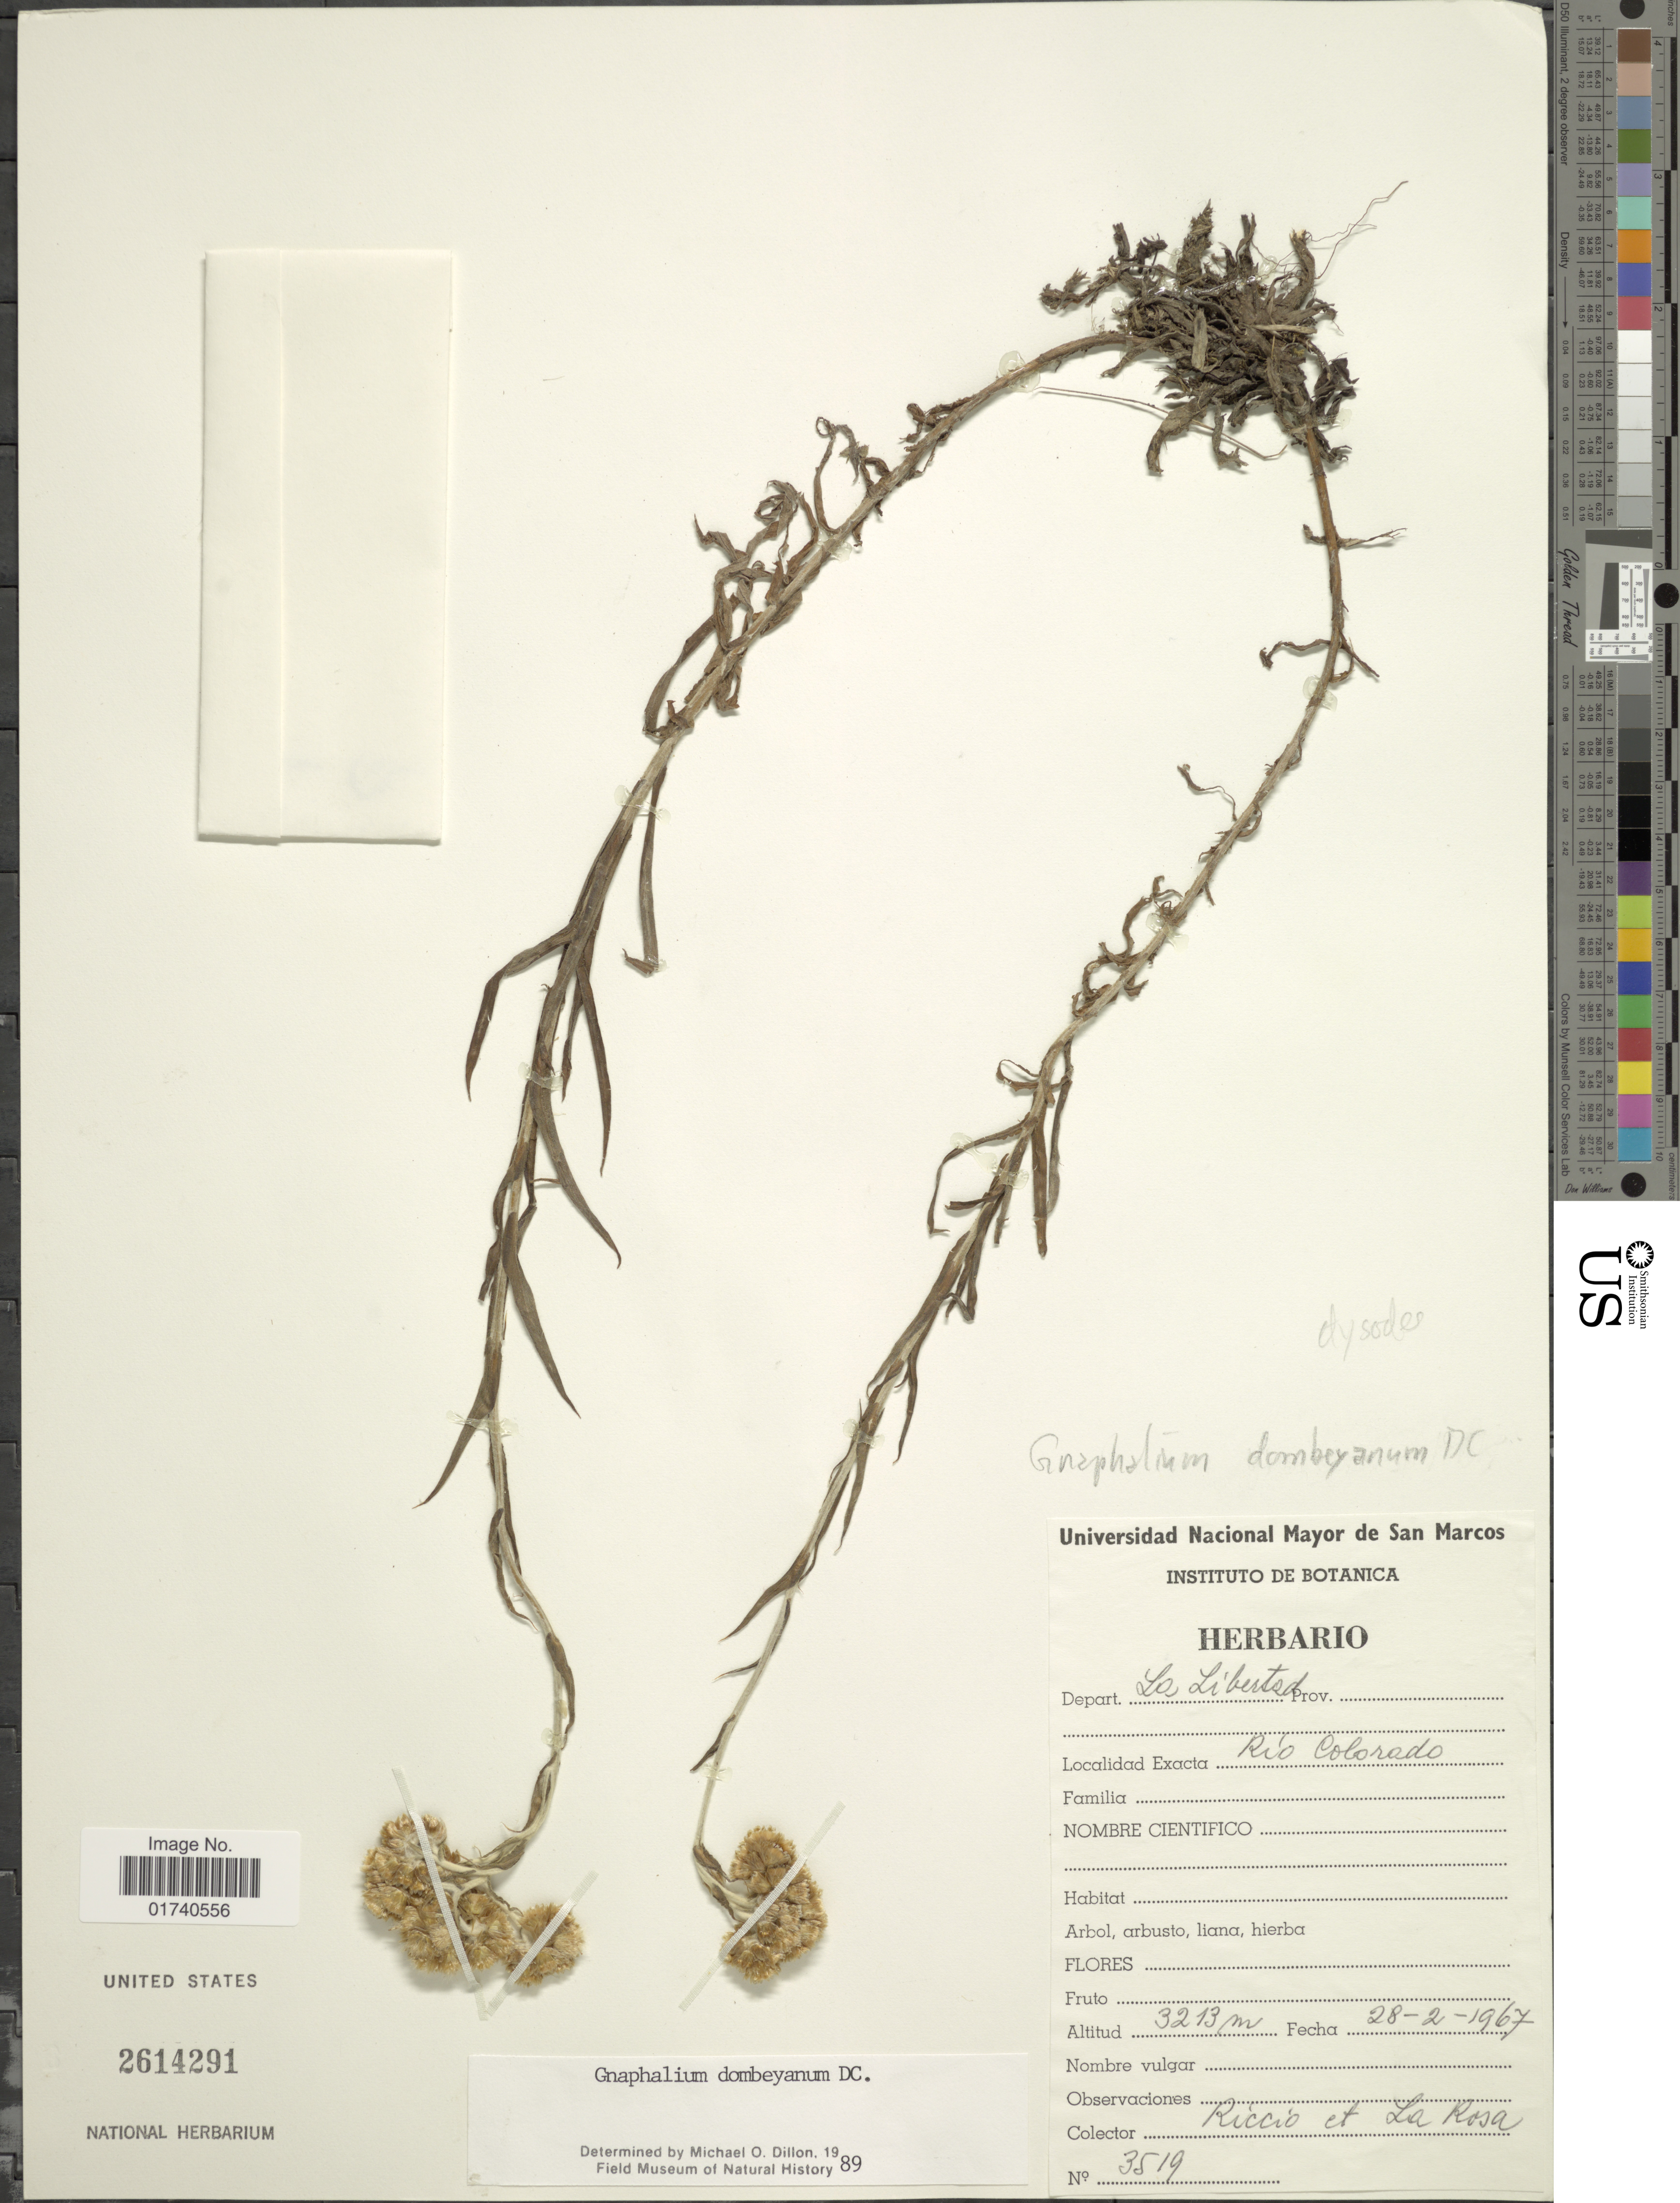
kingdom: Plantae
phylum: Tracheophyta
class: Magnoliopsida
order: Asterales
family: Asteraceae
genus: Pseudognaphalium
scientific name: Pseudognaphalium dombeyanum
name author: (DC.) Anderb.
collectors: Riccio & -. La Rosa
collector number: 3519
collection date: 1967-02-28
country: Peru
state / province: La Libertad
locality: Depart. La Libertad. Rio Colorado.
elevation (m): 3213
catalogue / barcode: US 2614291